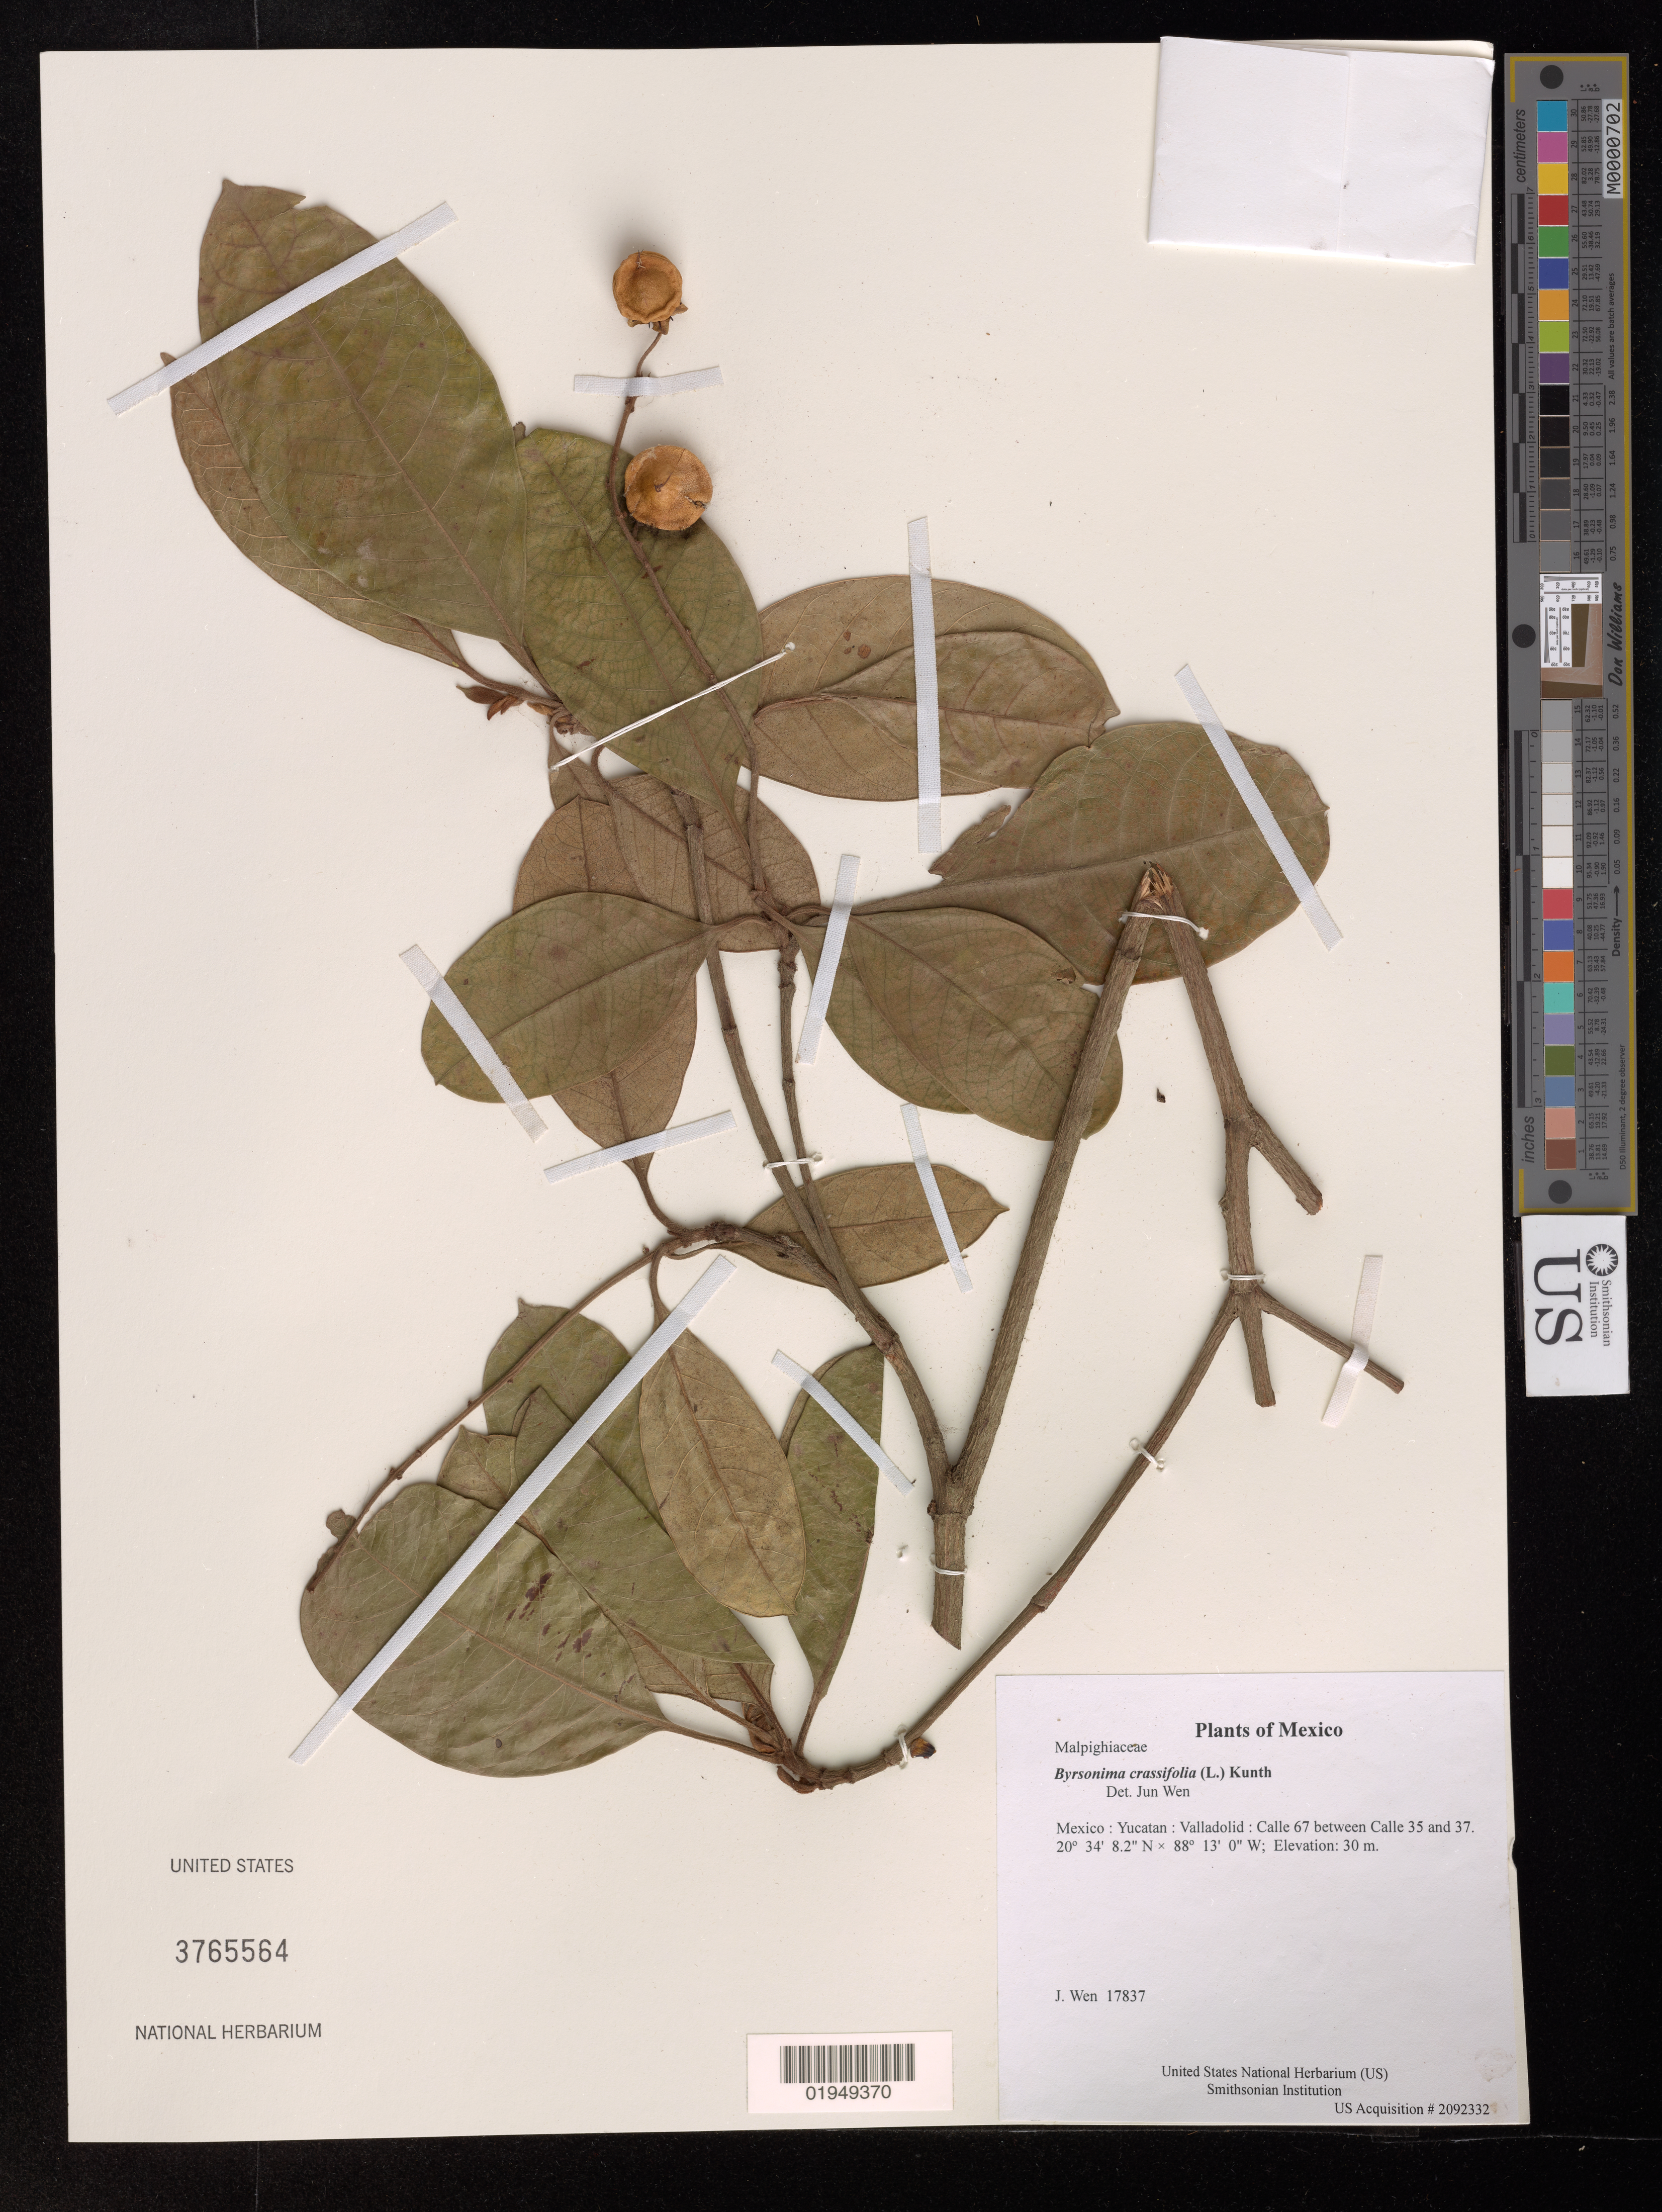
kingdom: Plantae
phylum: Tracheophyta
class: Magnoliopsida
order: Malpighiales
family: Malpighiaceae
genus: Byrsonima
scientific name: Byrsonima crassifolia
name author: (L.) Kunth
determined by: Wen, Jun, (BOT), Smithsonian Institution - National Museum of Natural History (UNITED STATES)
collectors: J. Wen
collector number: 17837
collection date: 2022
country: Mexico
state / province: Yucatan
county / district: Valladolid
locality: Calle 67 between Calle 35 and 37.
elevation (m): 30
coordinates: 20 341 37 N, 88 13 0 W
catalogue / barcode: US 3765564